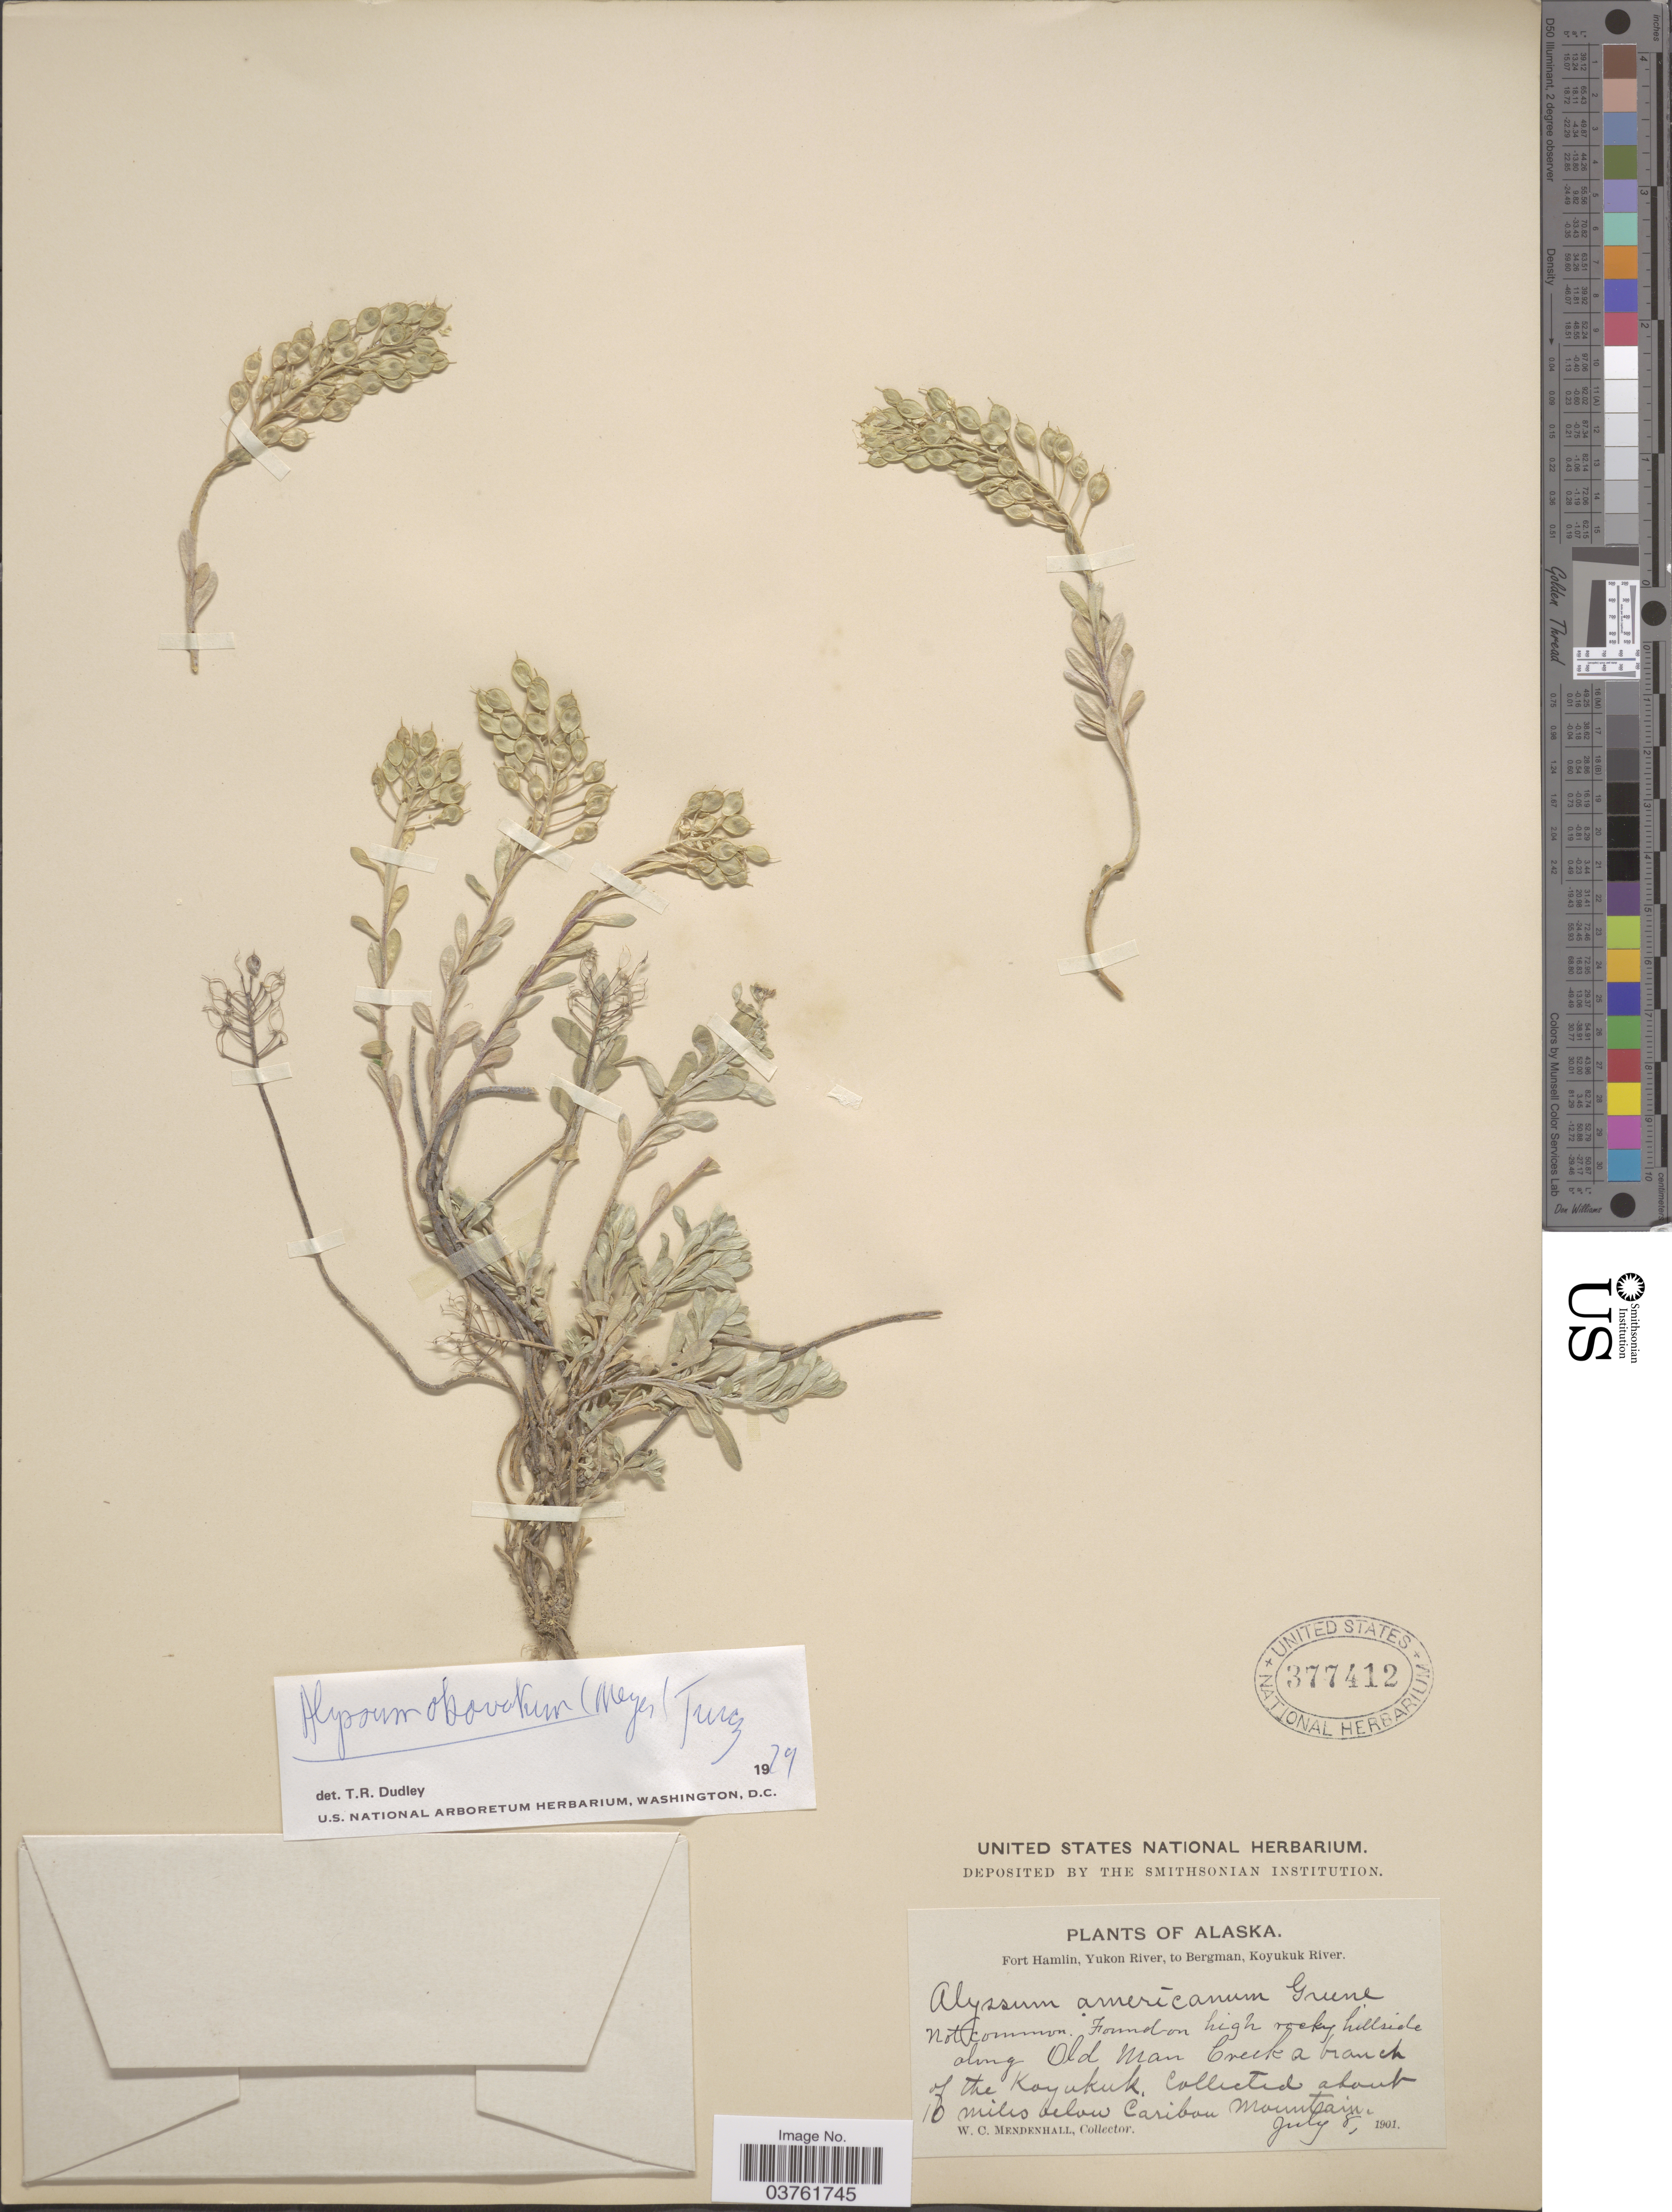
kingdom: Plantae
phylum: Tracheophyta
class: Magnoliopsida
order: Brassicales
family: Brassicaceae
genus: Alyssum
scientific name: Alyssum obovatum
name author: (C.A. Mey.) Turcz.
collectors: W. Mendenhall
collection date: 1901-07-08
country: United States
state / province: Alaska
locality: Fort Hamilton, Yukon River, to Bergman, Koyukuk River. Along Old Man Creek a branch of the Koyukuk. About 16 miles below Caribou Mountain. [unsure placement]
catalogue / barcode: US 377412